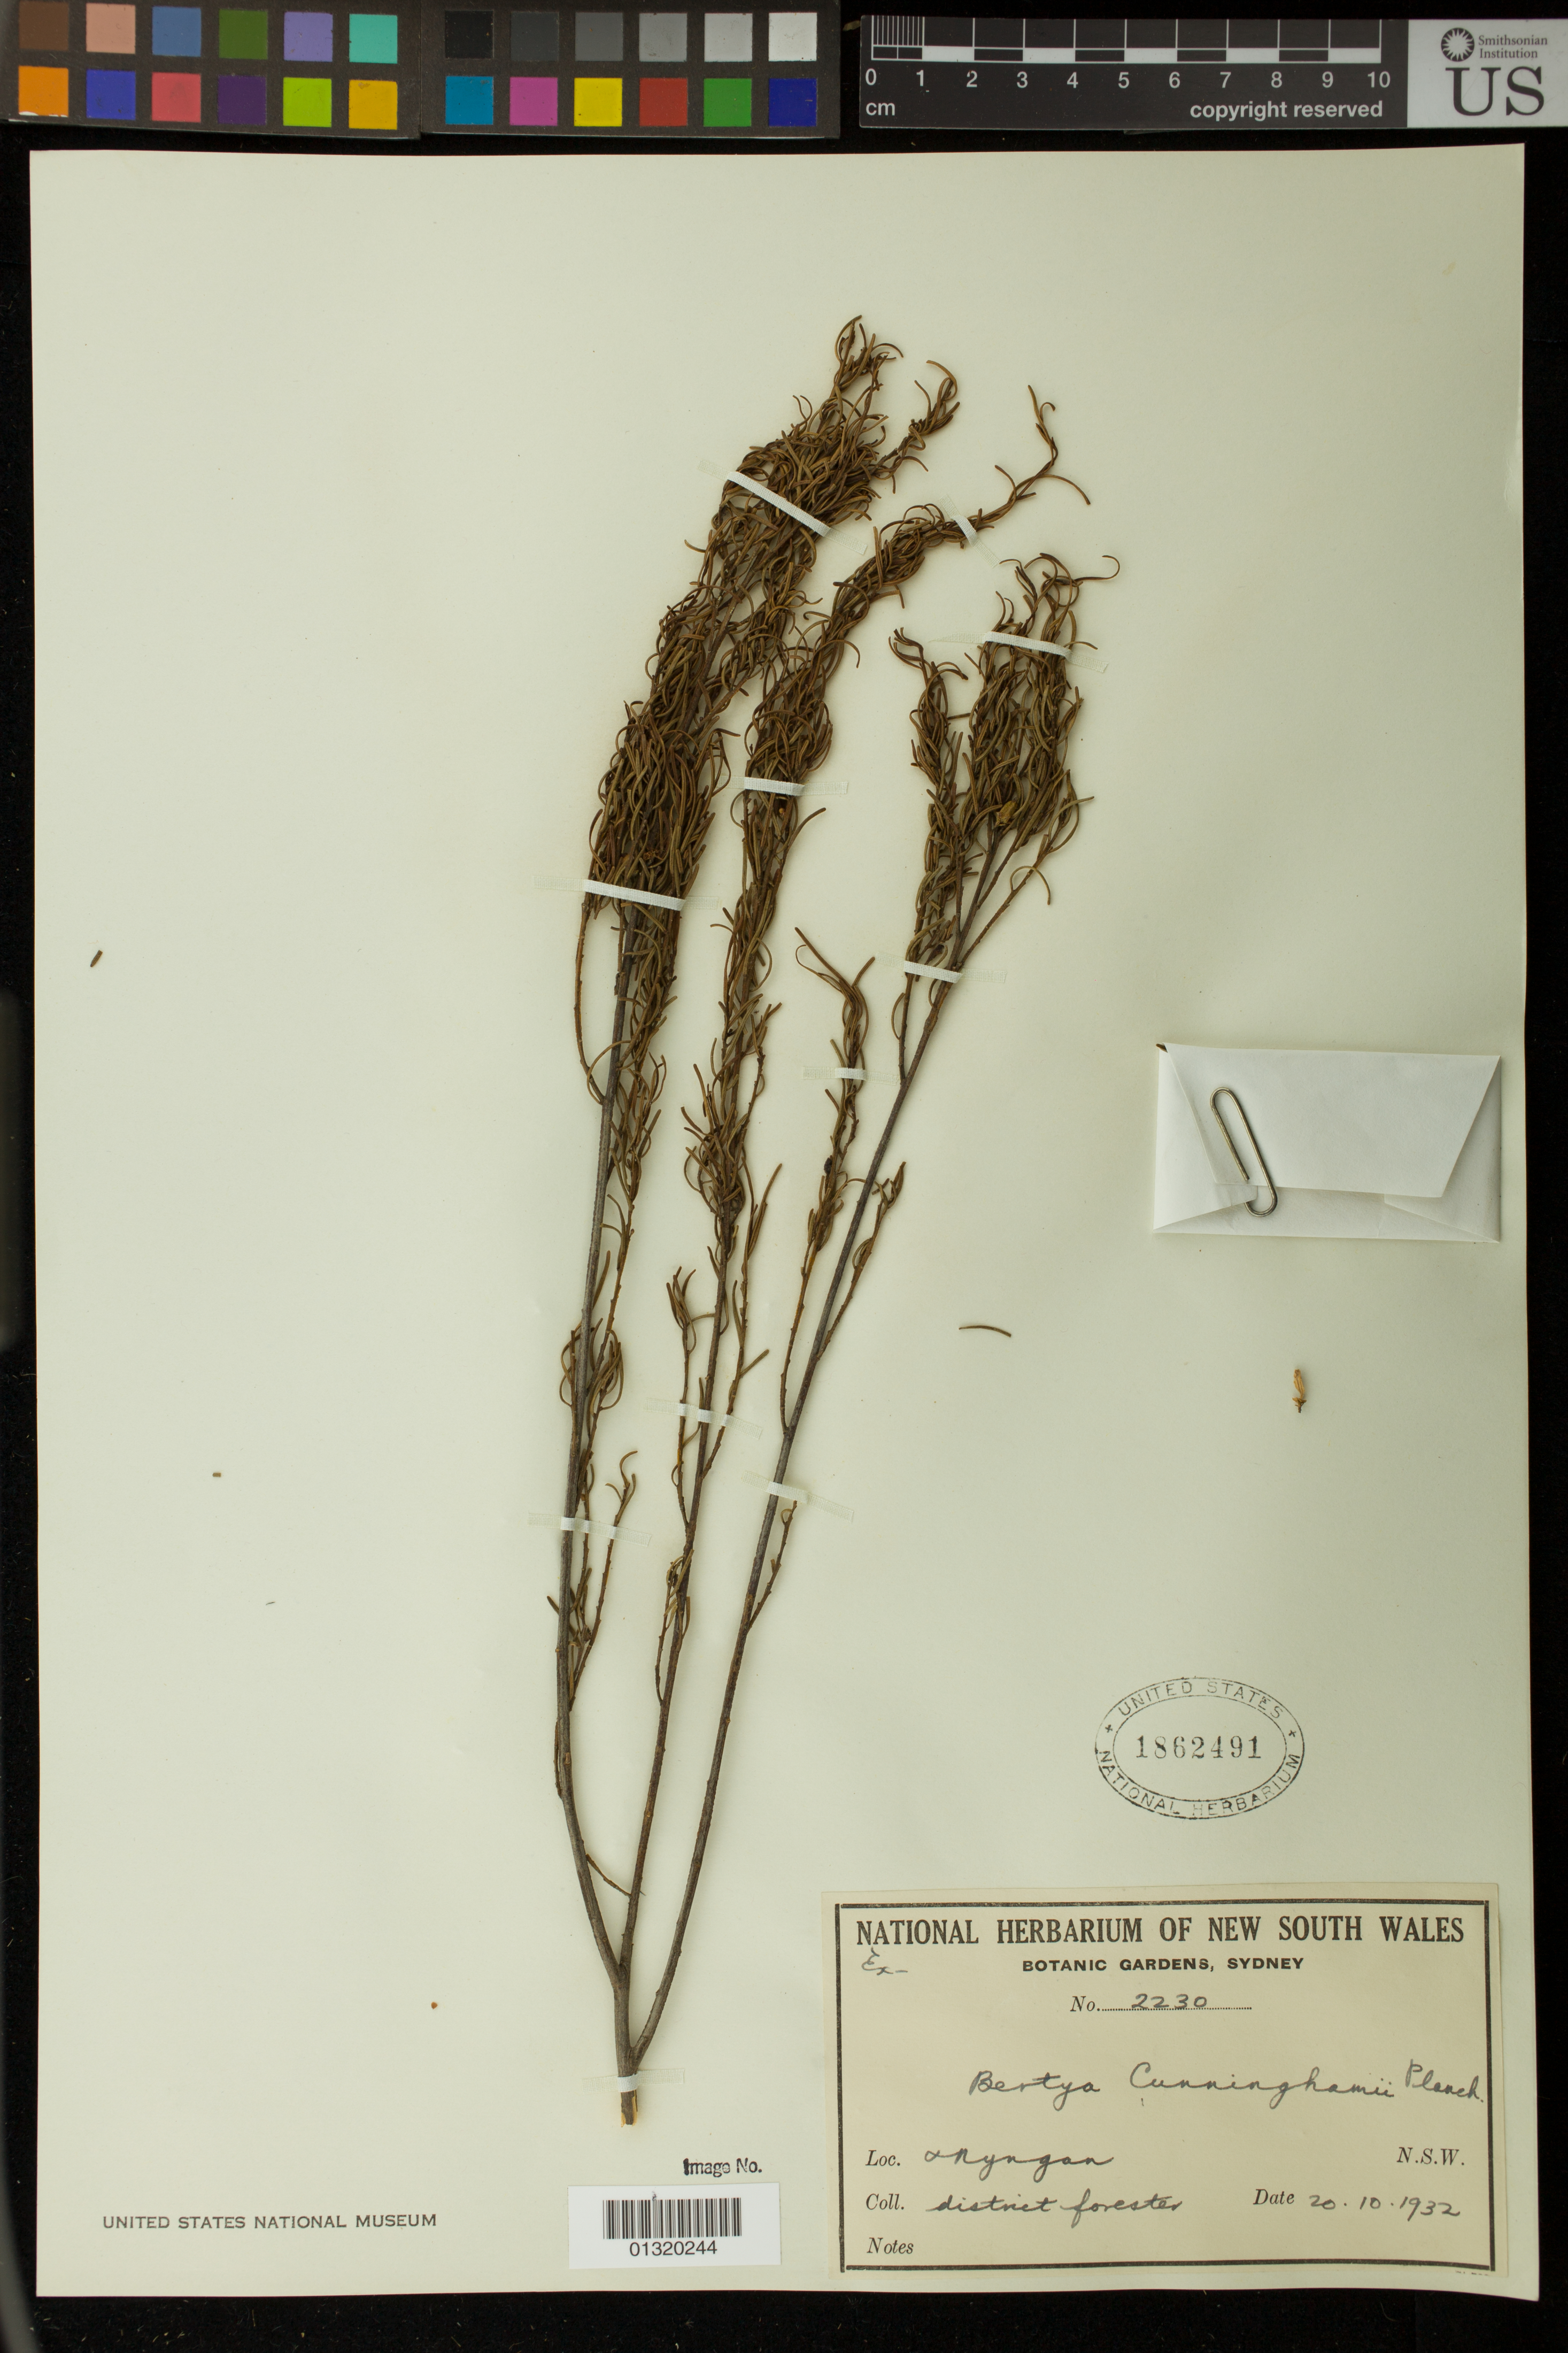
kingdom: Plantae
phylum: Tracheophyta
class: Magnoliopsida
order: Malpighiales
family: Euphorbiaceae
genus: Bertya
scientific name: Bertya cunninghamii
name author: Planch.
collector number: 2230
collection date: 1932-10-20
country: Australia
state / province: New South Wales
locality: Nyngan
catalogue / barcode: US 1862491